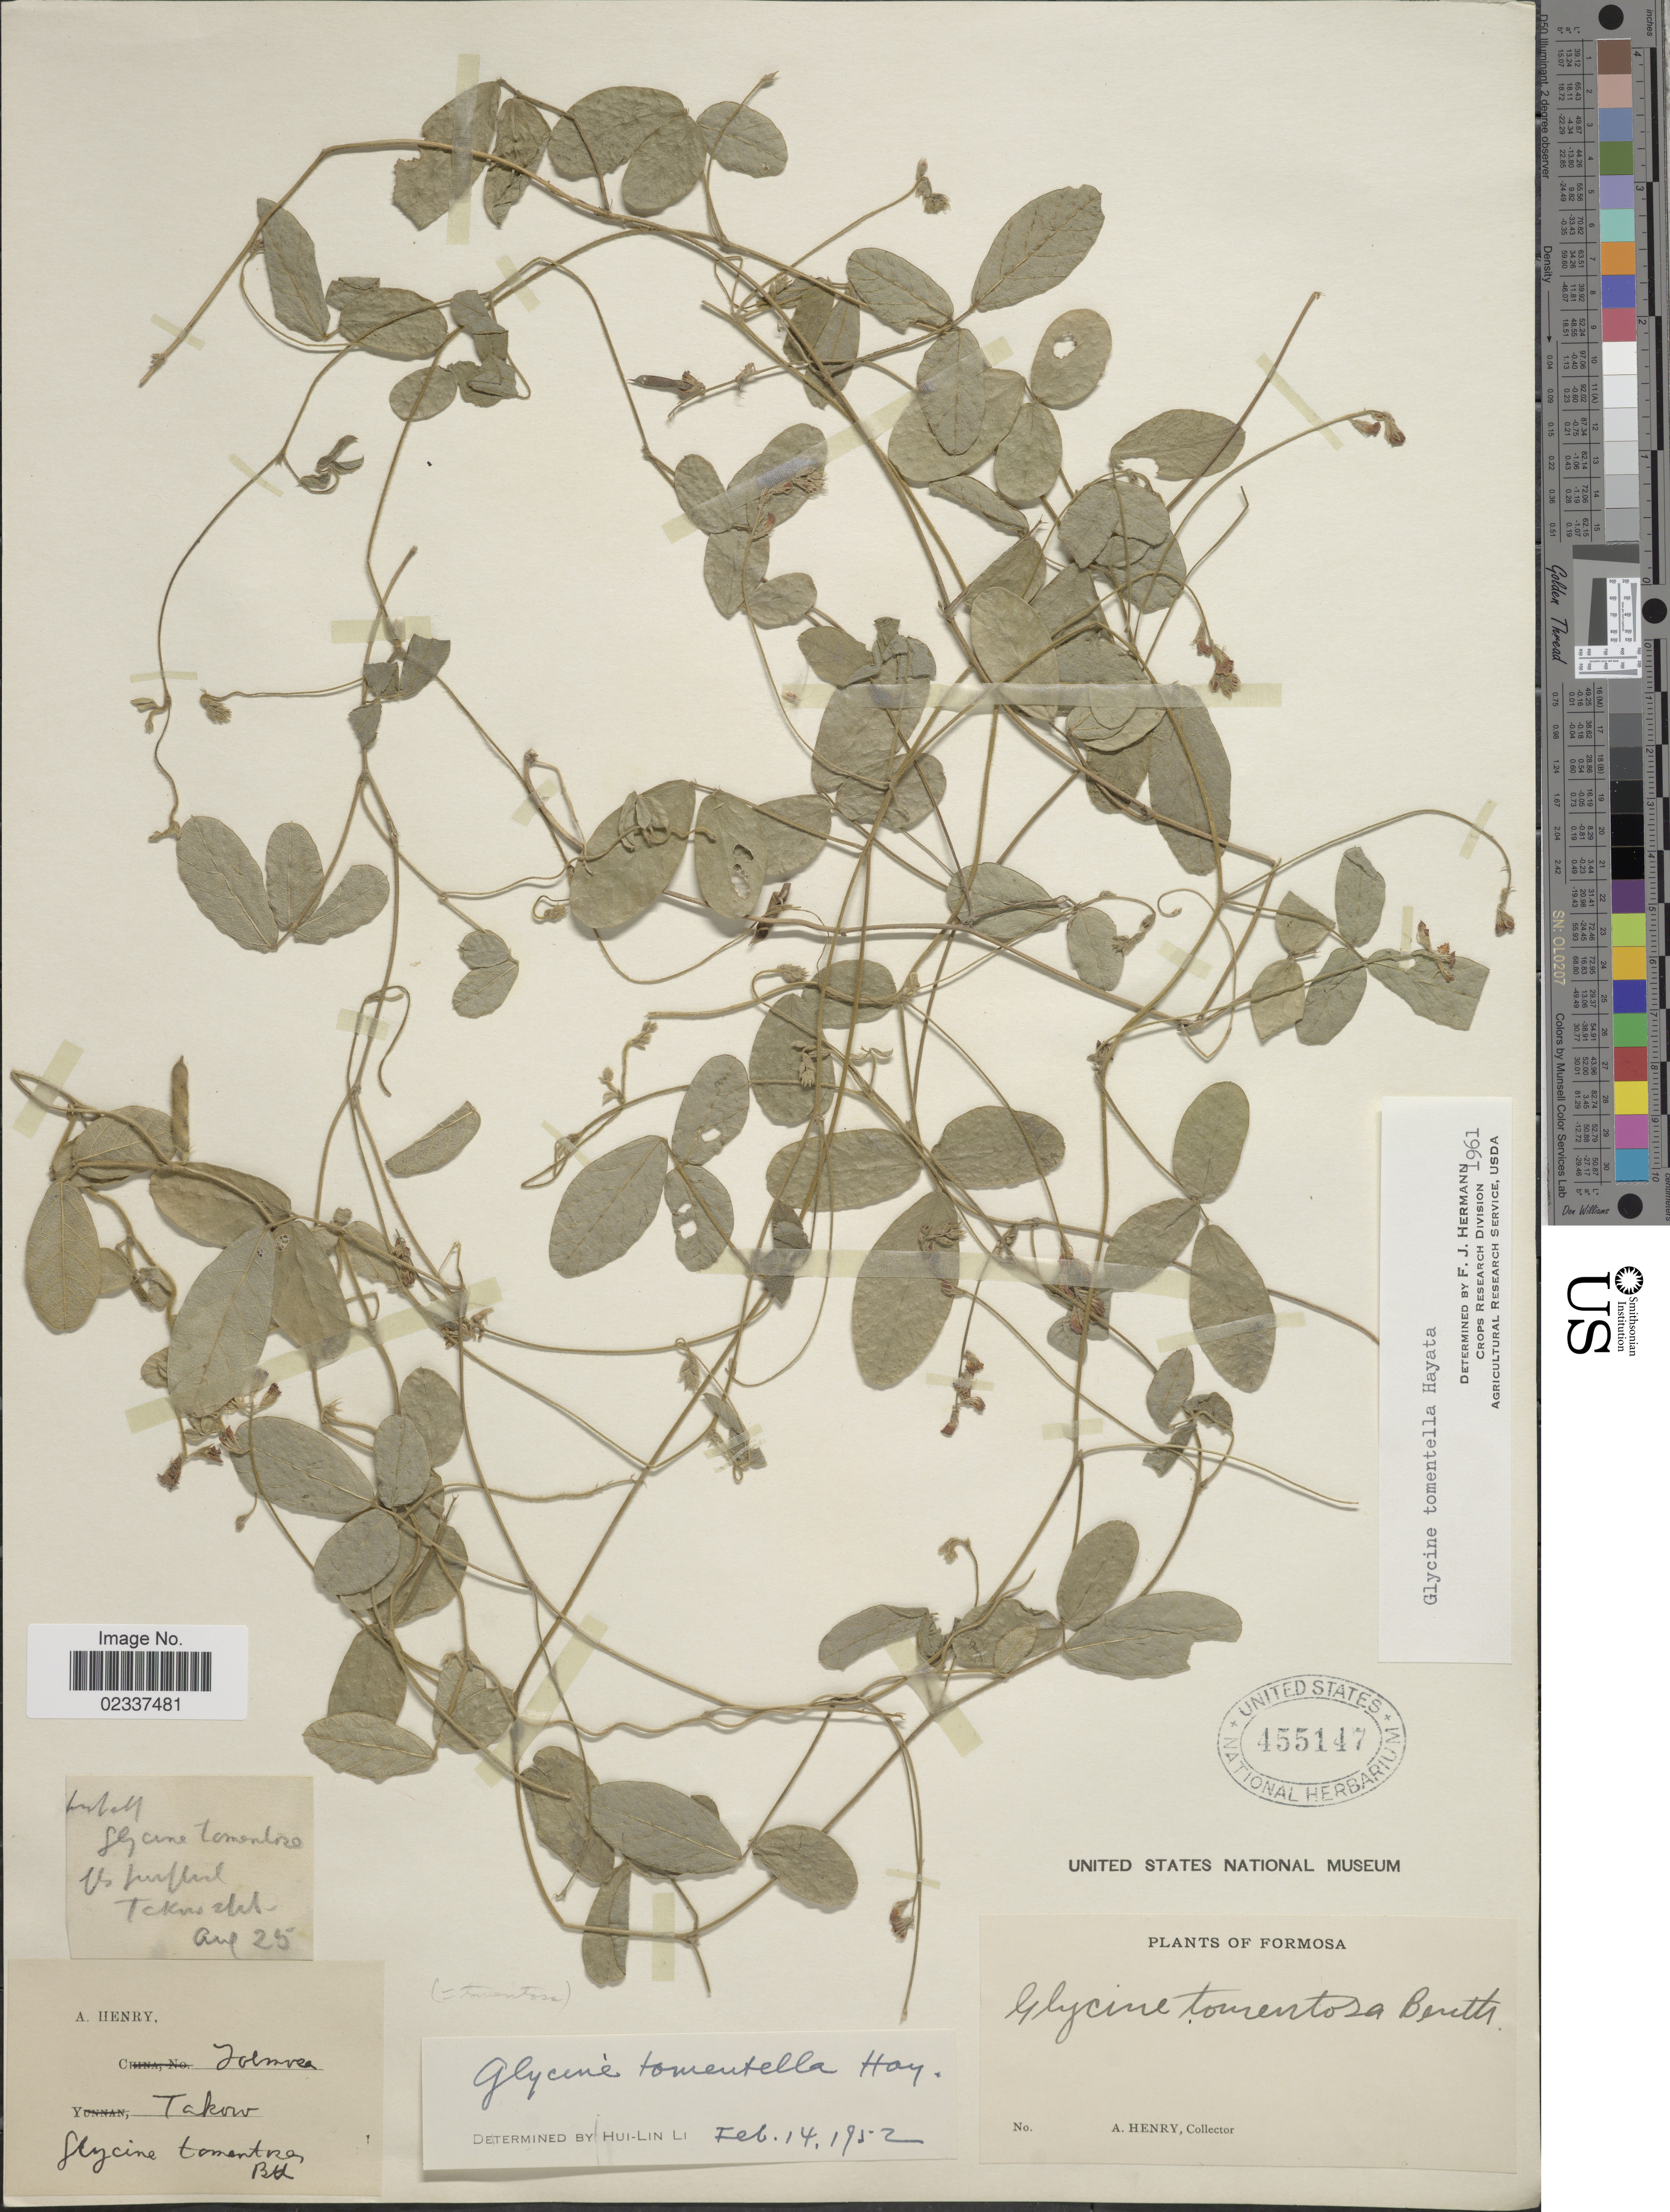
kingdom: Plantae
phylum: Tracheophyta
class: Magnoliopsida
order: Fabales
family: Fabaceae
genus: Glycine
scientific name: Glycine tomentella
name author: Hayata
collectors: A. Henry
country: Taiwan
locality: Formosa, Takow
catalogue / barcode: US 455147